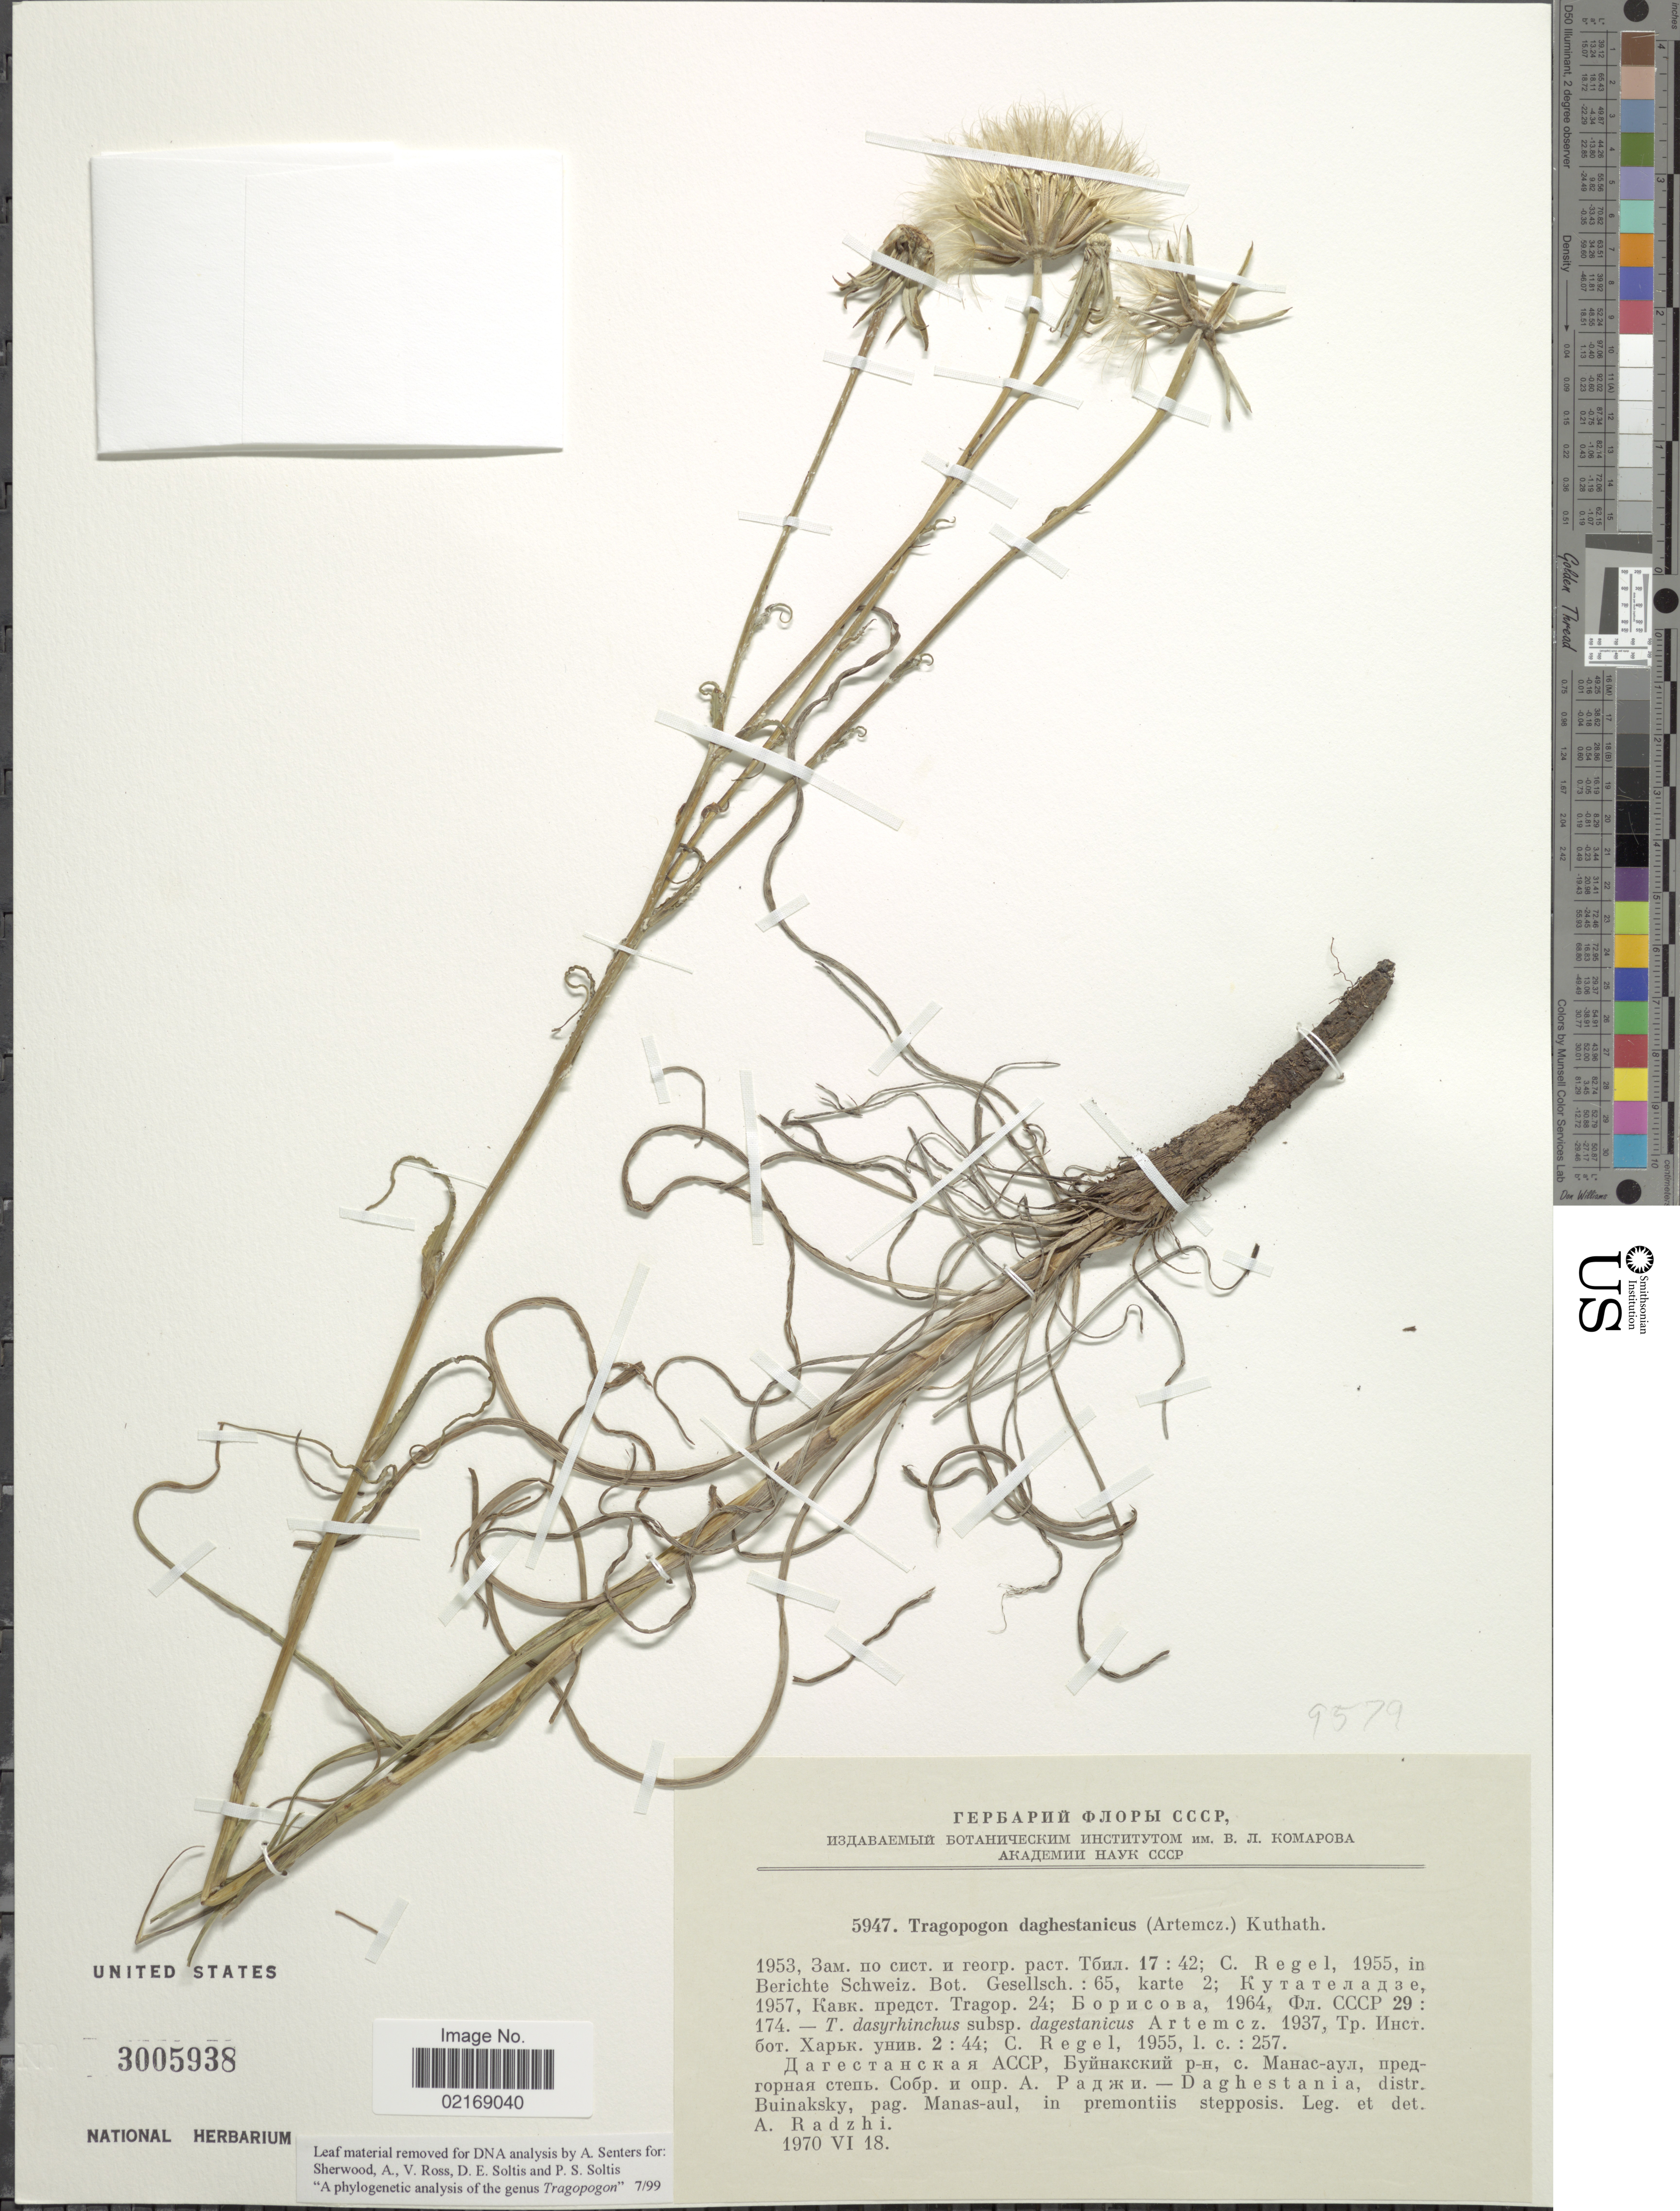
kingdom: Plantae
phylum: Tracheophyta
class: Magnoliopsida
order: Asterales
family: Asteraceae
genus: Tragopogon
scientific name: Tragopogon daghestanicus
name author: (Artemczuk) Kuth.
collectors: A. Radzhi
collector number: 5947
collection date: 1970-06-18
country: Russian Federation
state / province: Dagestan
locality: Daghestania, distr. Buinasky, pag. Manas-aul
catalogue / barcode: US 3005938